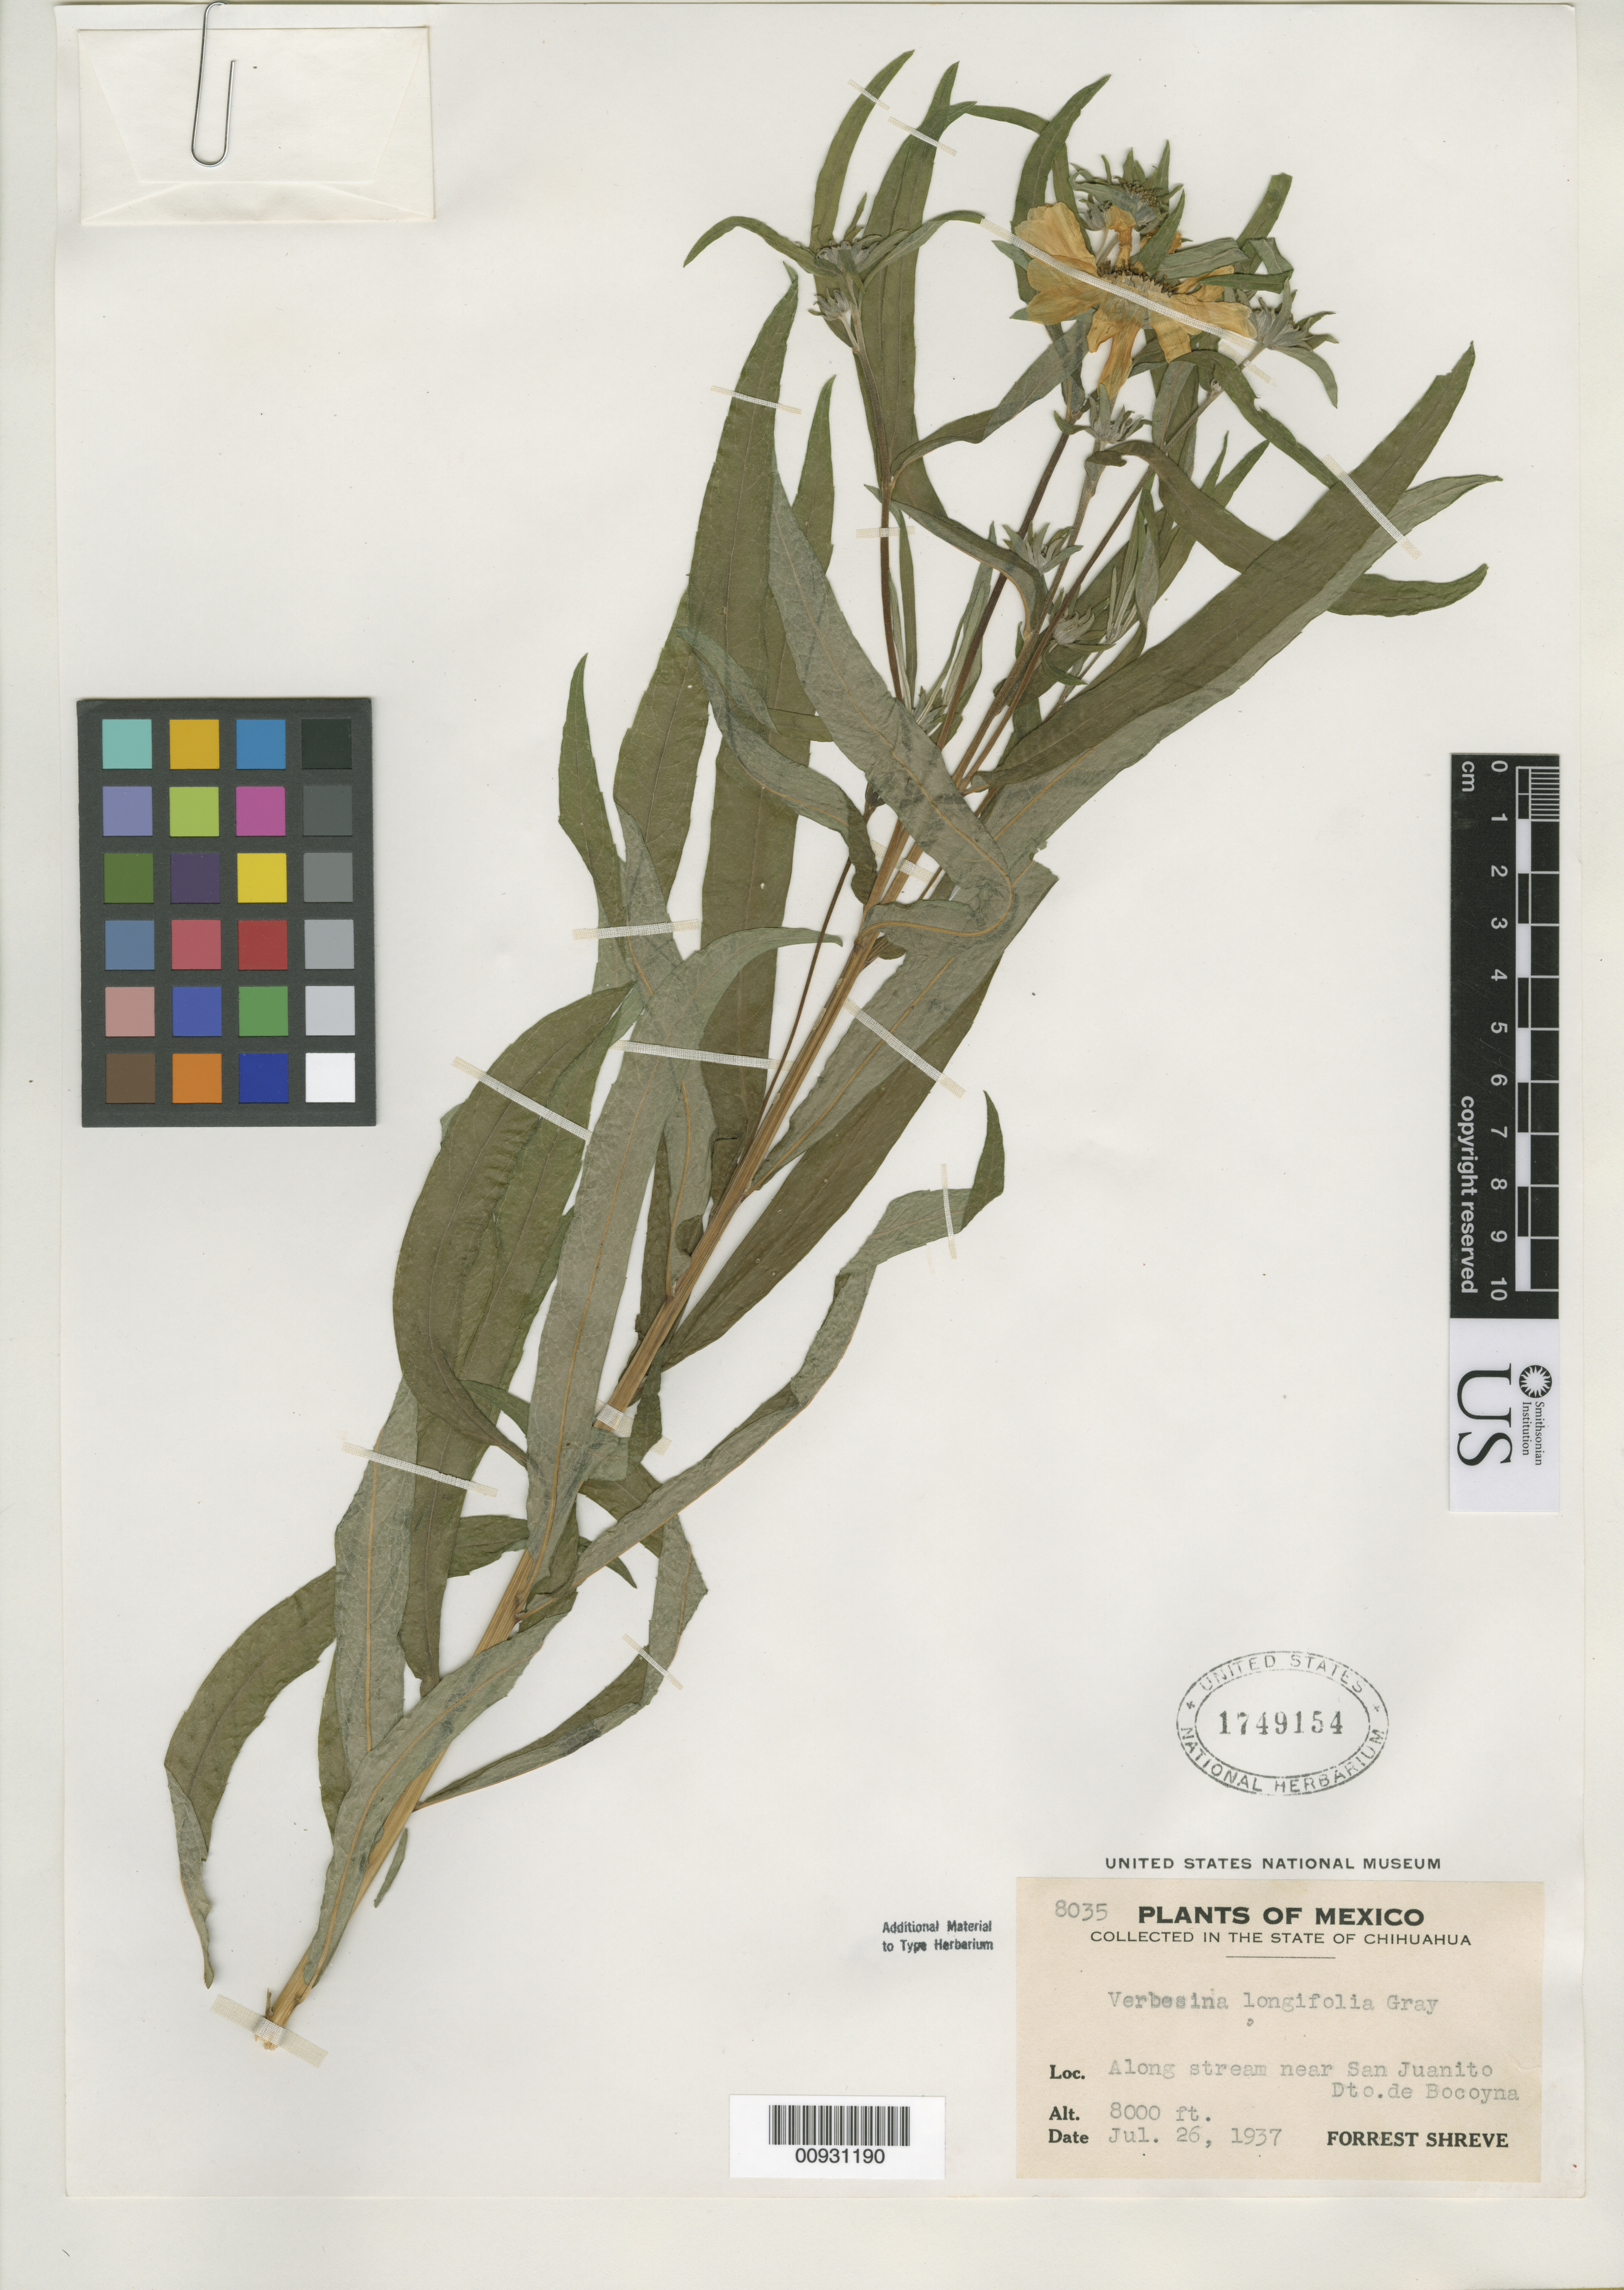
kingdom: Plantae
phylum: Tracheophyta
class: Magnoliopsida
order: Asterales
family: Asteraceae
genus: Viguiera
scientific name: Viguiera shrevei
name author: Steyerm.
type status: Isotype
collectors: F. Shreve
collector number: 8035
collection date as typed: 26 Jul 1937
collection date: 1937-07-26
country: Mexico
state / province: Chihuahua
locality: Bocoyna, along stream near San Juanito.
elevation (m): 2438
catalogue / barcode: US 1749154